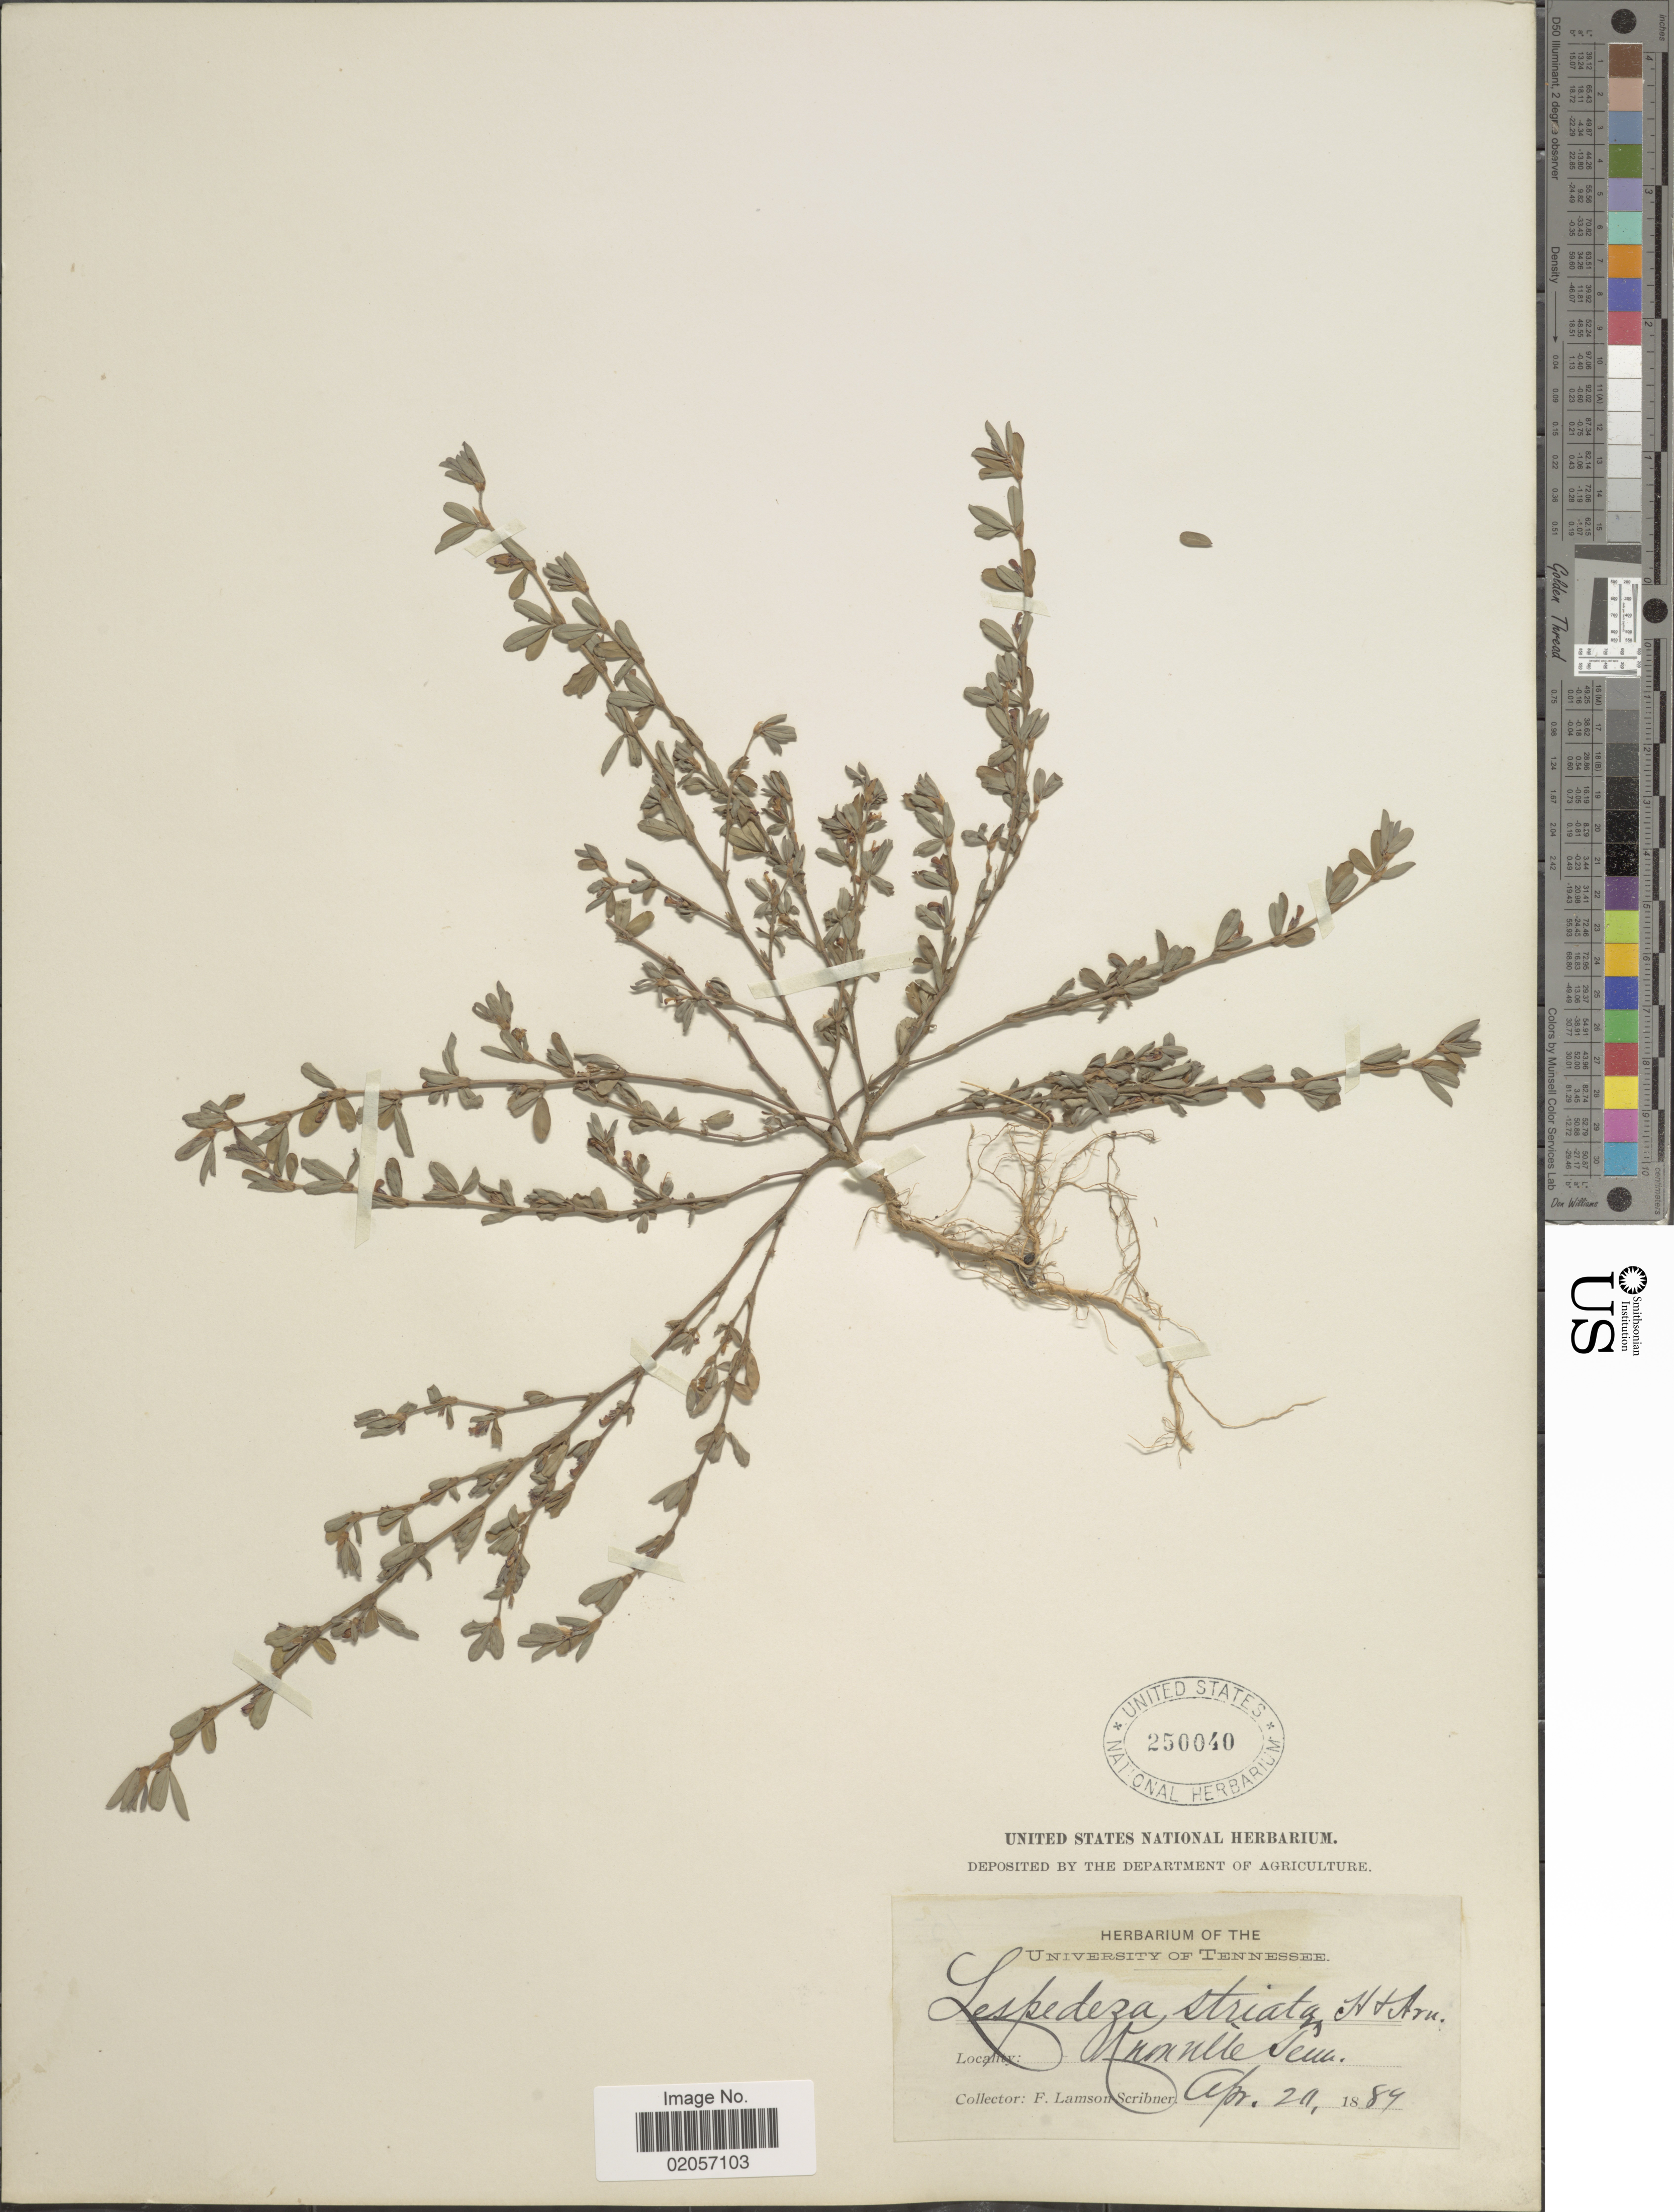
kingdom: Plantae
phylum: Tracheophyta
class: Magnoliopsida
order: Fabales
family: Fabaceae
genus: Kummerowia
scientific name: Kummerowia striata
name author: (Thunb.) Schindl.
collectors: F. L. Scribner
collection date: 1889-04-20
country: United States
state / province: Tennessee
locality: Knoxville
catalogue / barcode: US 250040